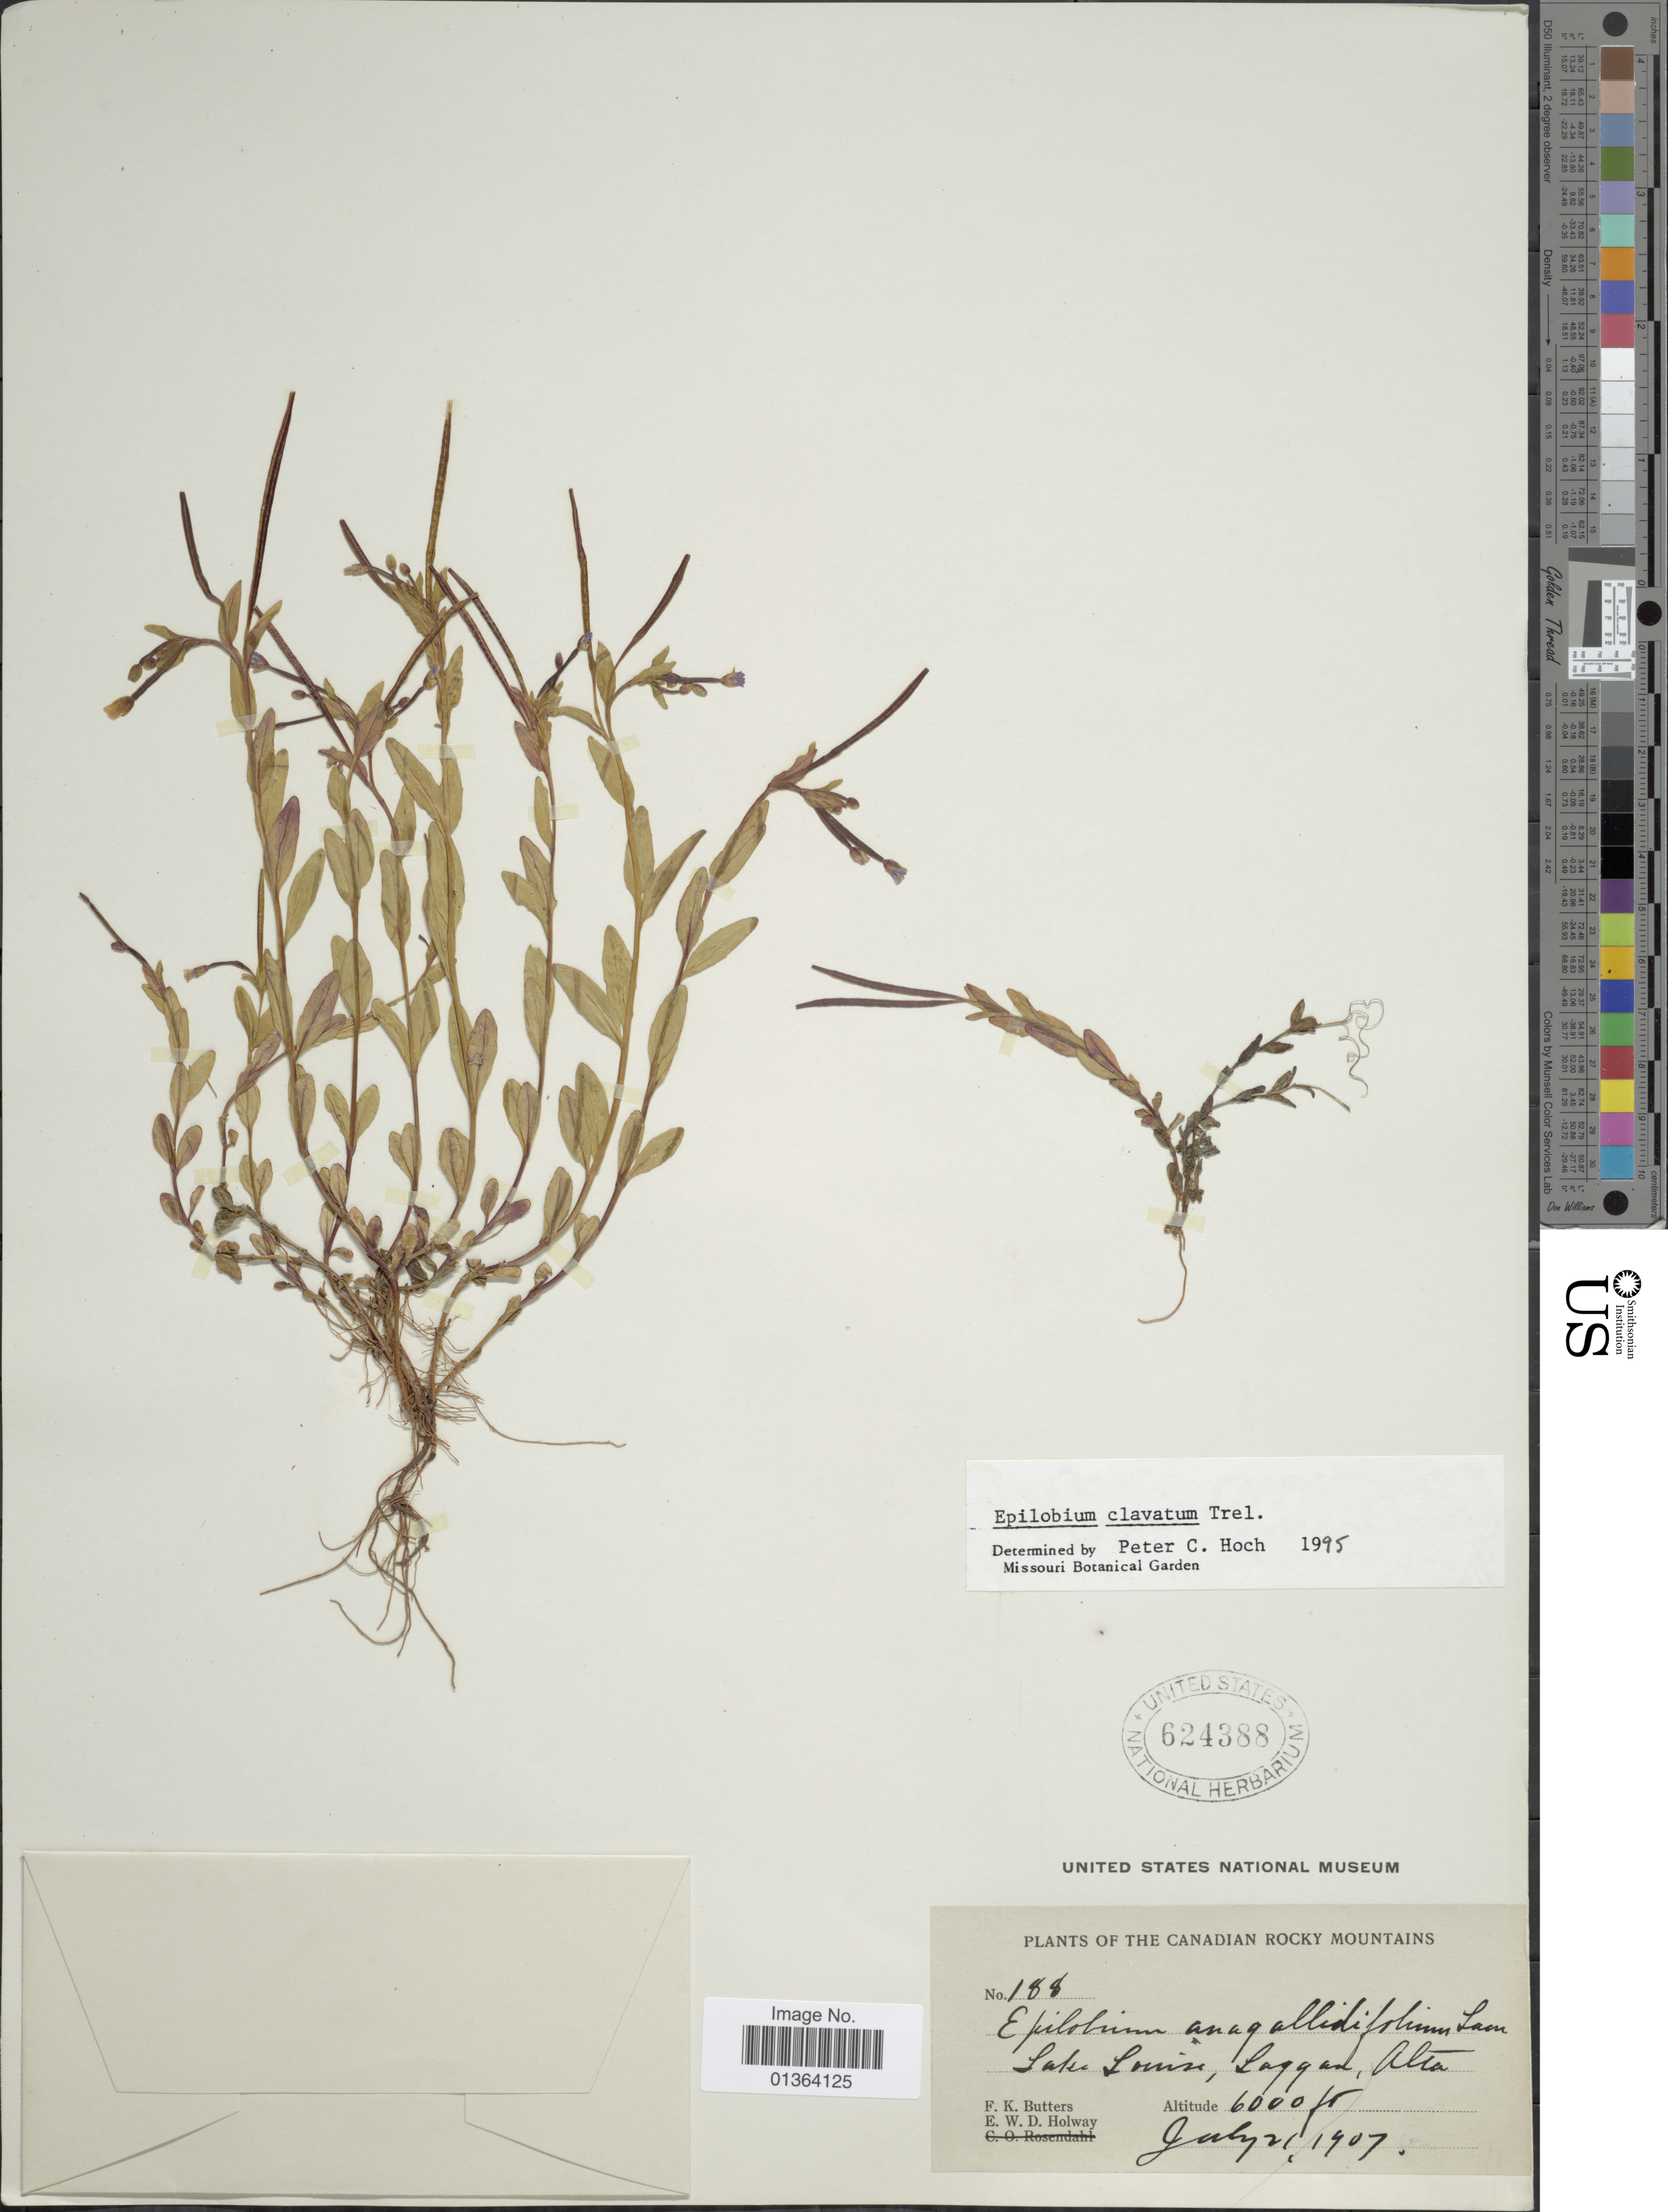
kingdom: Plantae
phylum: Tracheophyta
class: Magnoliopsida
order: Myrtales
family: Onagraceae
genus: Epilobium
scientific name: Epilobium clavatum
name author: Hausskn.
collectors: F. K. Butters & E. W. D. Holway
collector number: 188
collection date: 1907-07-21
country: Canada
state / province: Alberta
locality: Canadian Rocky Mountains. Lake Louise, Laggan, Alta.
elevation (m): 1829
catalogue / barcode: US 624388